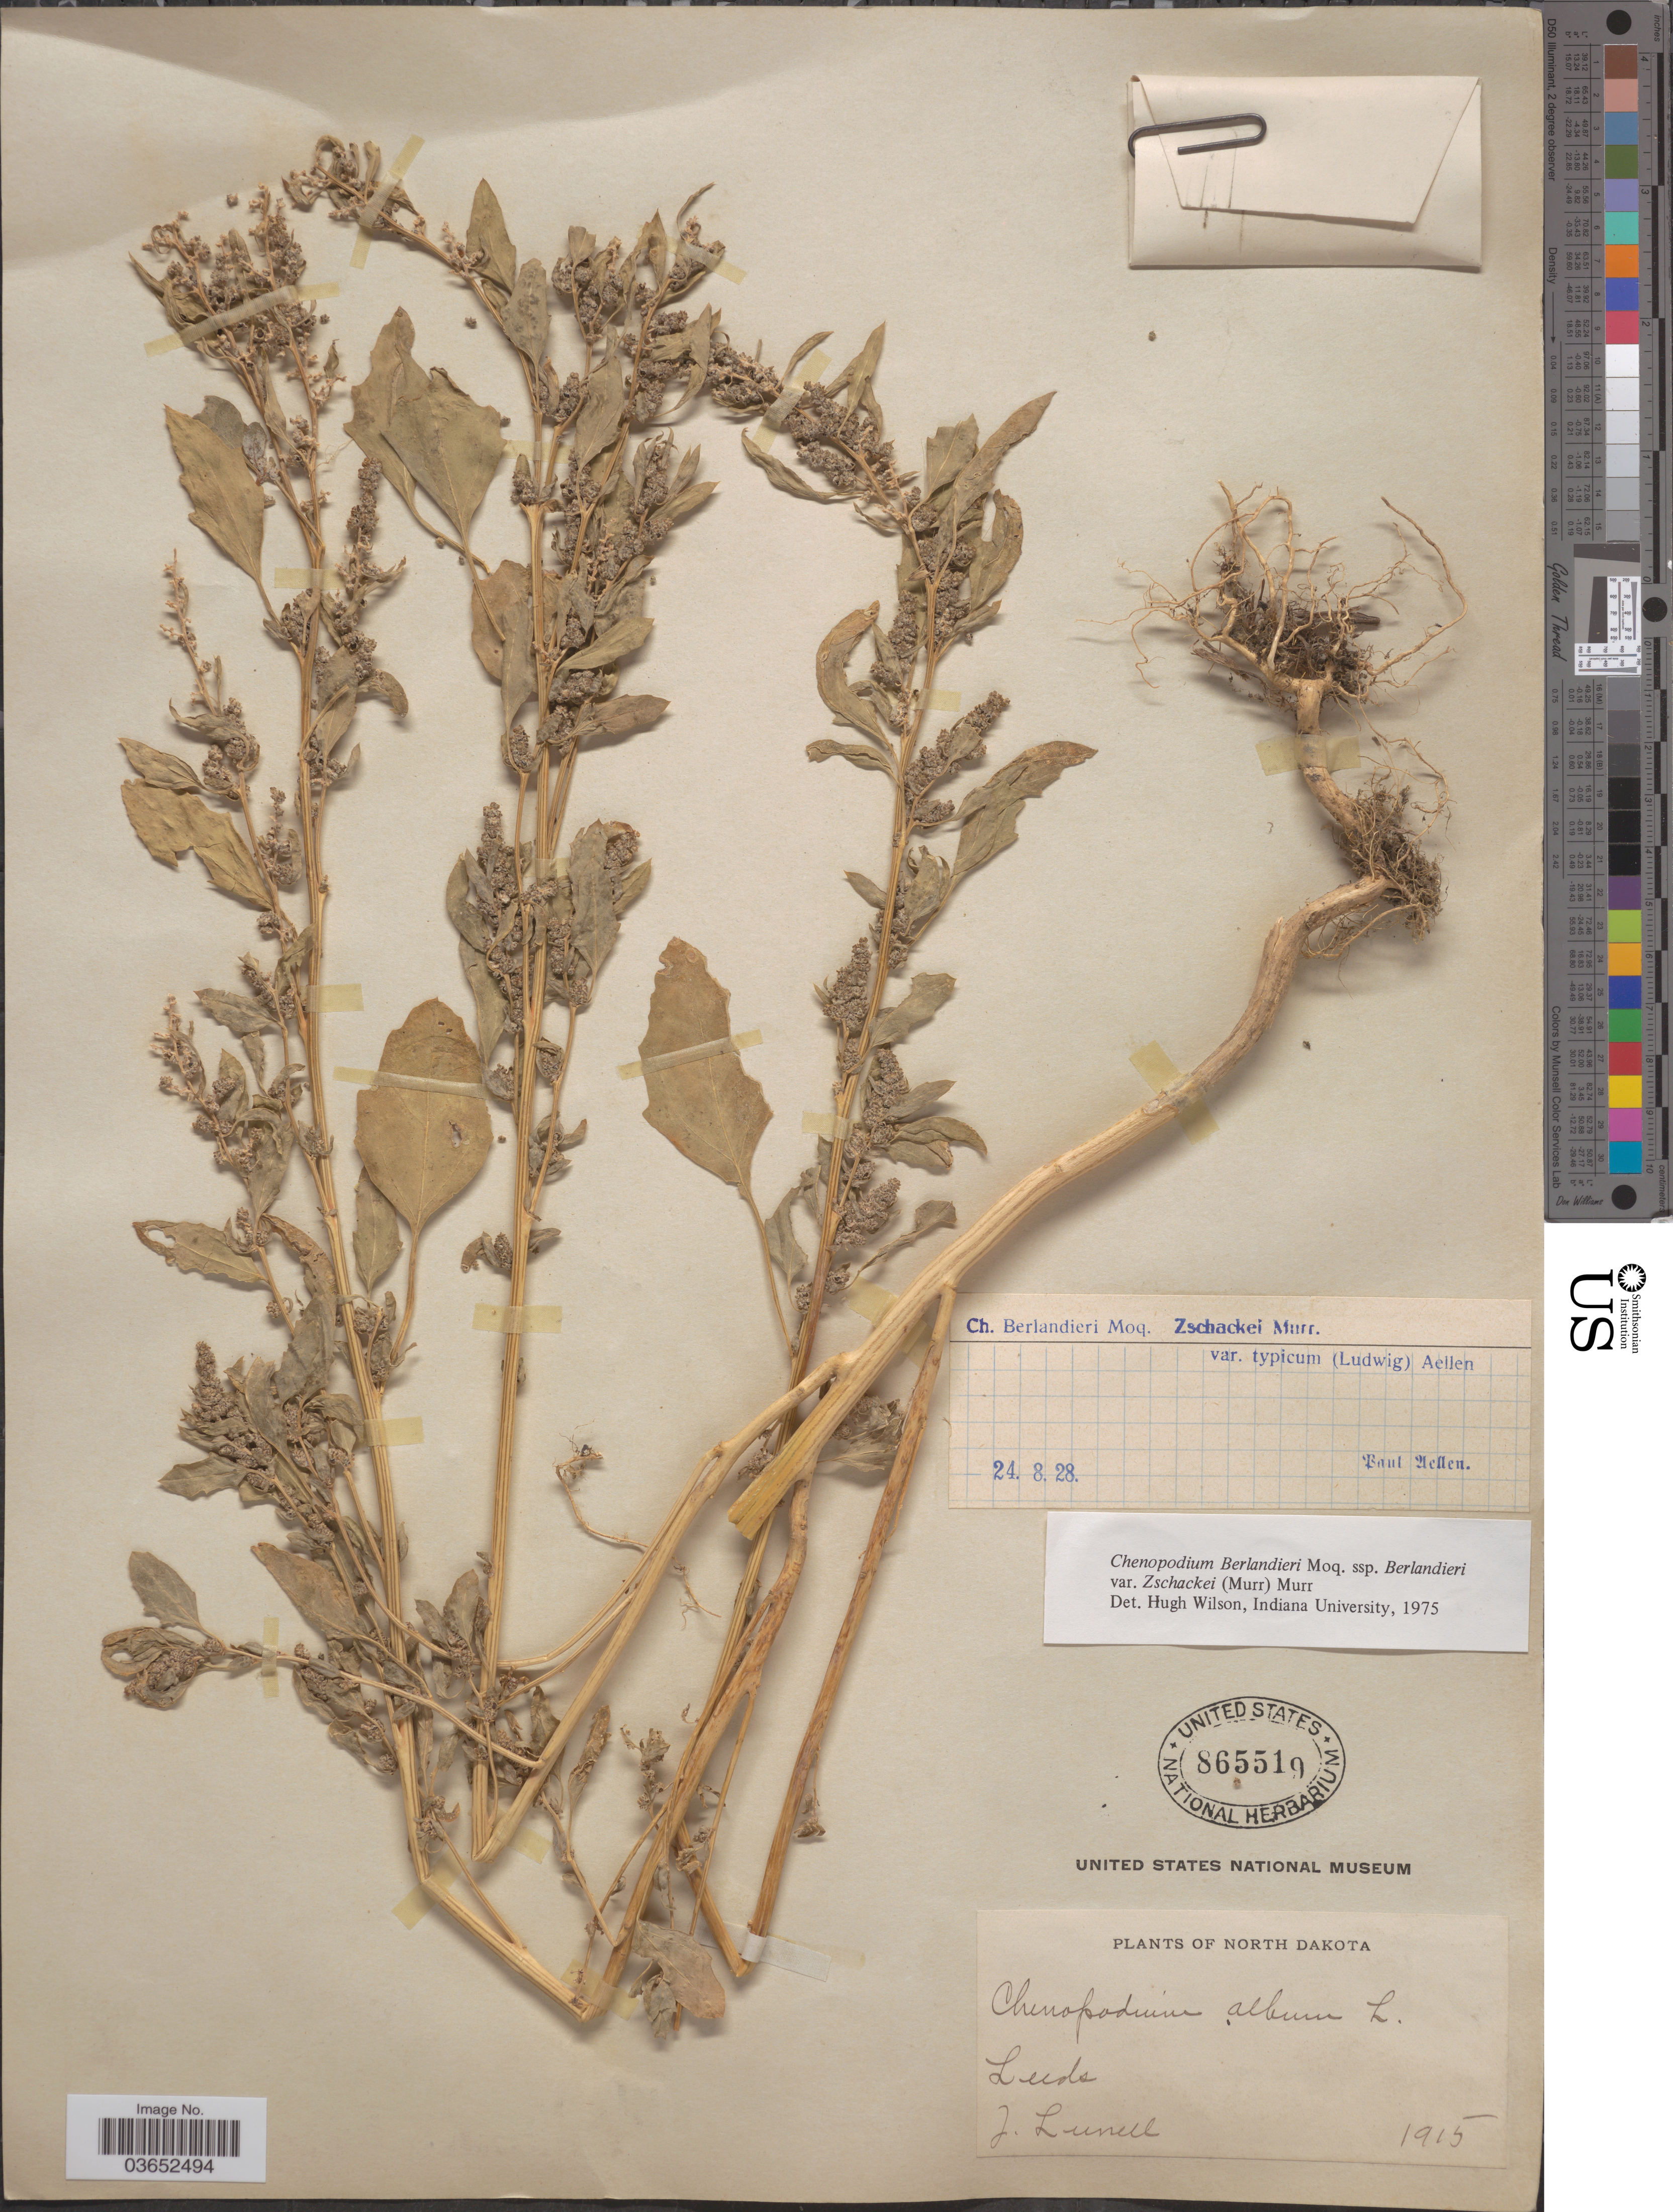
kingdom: Plantae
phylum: Tracheophyta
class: Magnoliopsida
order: Caryophyllales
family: Amaranthaceae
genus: Chenopodium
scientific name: Chenopodium berlandieri var. zschackei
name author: (Murr.) Murr.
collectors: J. Lunell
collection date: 1915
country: United States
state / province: North Dakota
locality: Leeds.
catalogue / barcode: US 865519